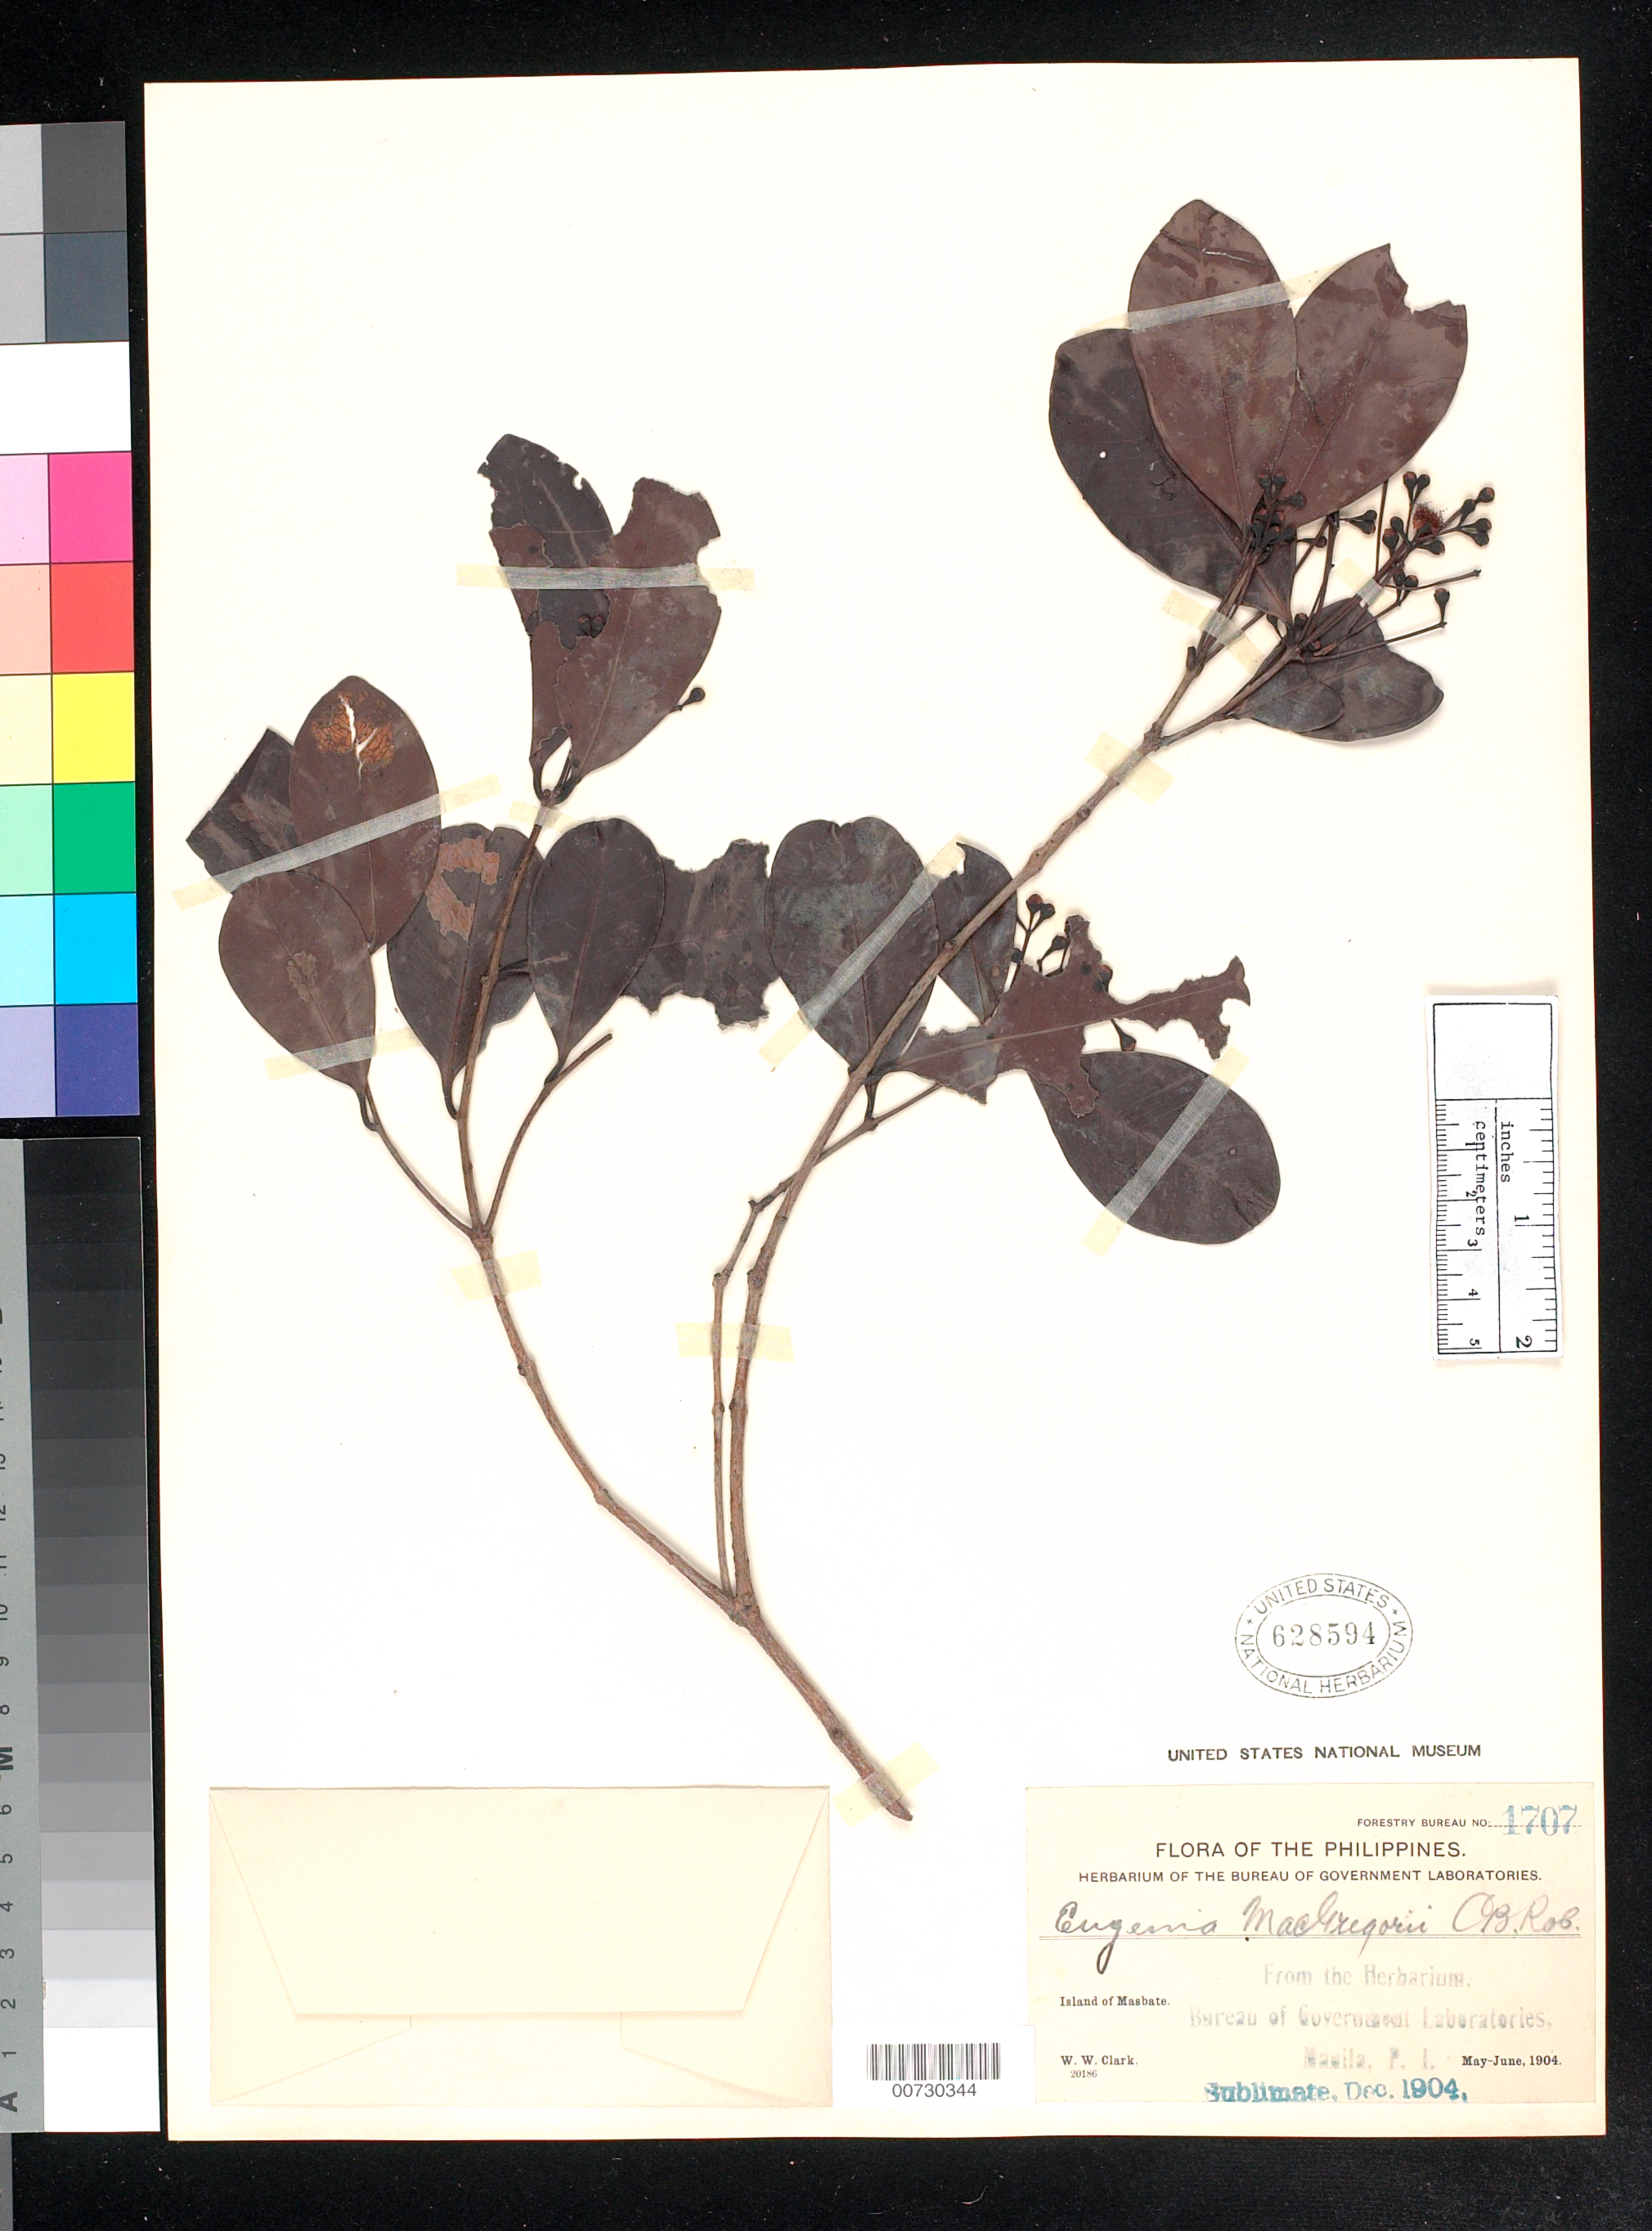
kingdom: Plantae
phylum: Tracheophyta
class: Magnoliopsida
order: Myrtales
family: Myrtaceae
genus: Syzygium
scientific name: Syzygium macgregorii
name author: (Merr.) Merr.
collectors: W. W. Clark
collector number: For. Bur. 1707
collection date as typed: May 1904 to -- Jun 1904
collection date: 1904-05/1904-06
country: Philippines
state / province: Bicol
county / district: Masbate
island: Masbate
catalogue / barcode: US 628594